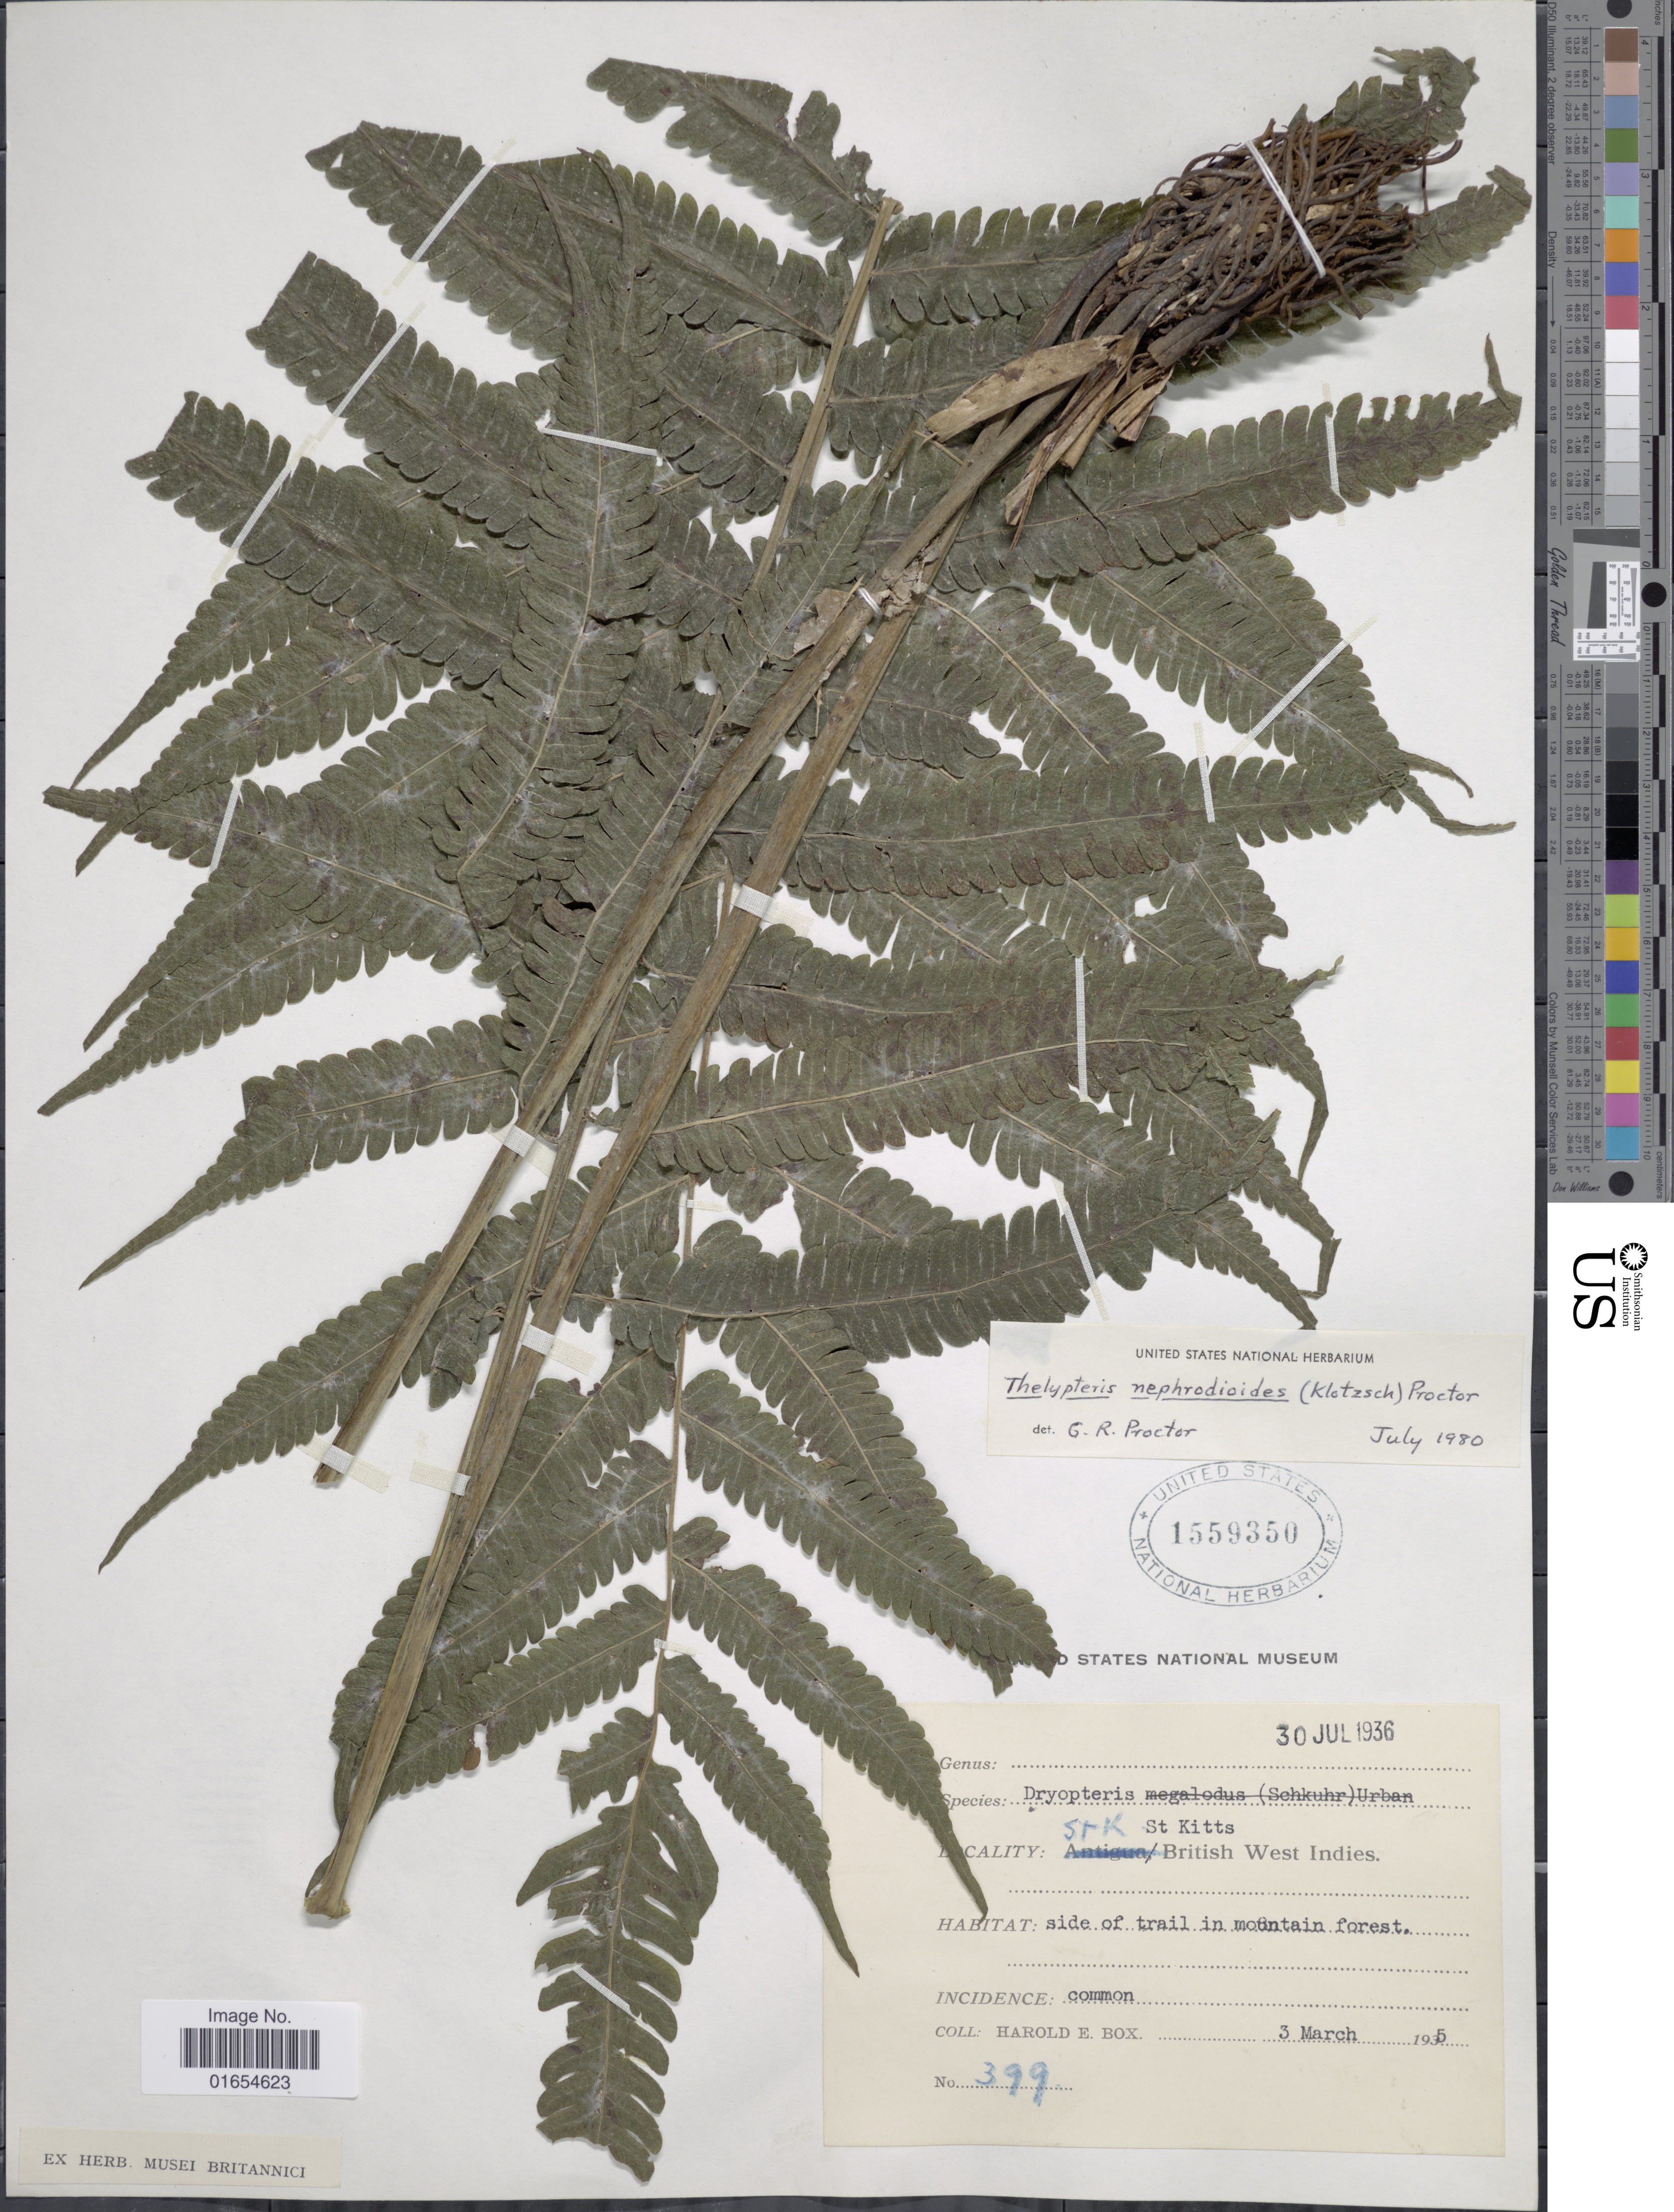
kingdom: Plantae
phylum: Tracheophyta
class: Polypodiopsida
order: Polypodiales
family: Thelypteridaceae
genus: Goniopteris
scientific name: Goniopteris nephrodioides (Klotzsch) comb. nov., ined 2015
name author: (Klotzsch)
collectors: H. E. Box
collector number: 399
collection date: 1935-03-03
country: St. Christopher-Nevis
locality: British West Indies, St. Kitts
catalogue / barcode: US 1559350